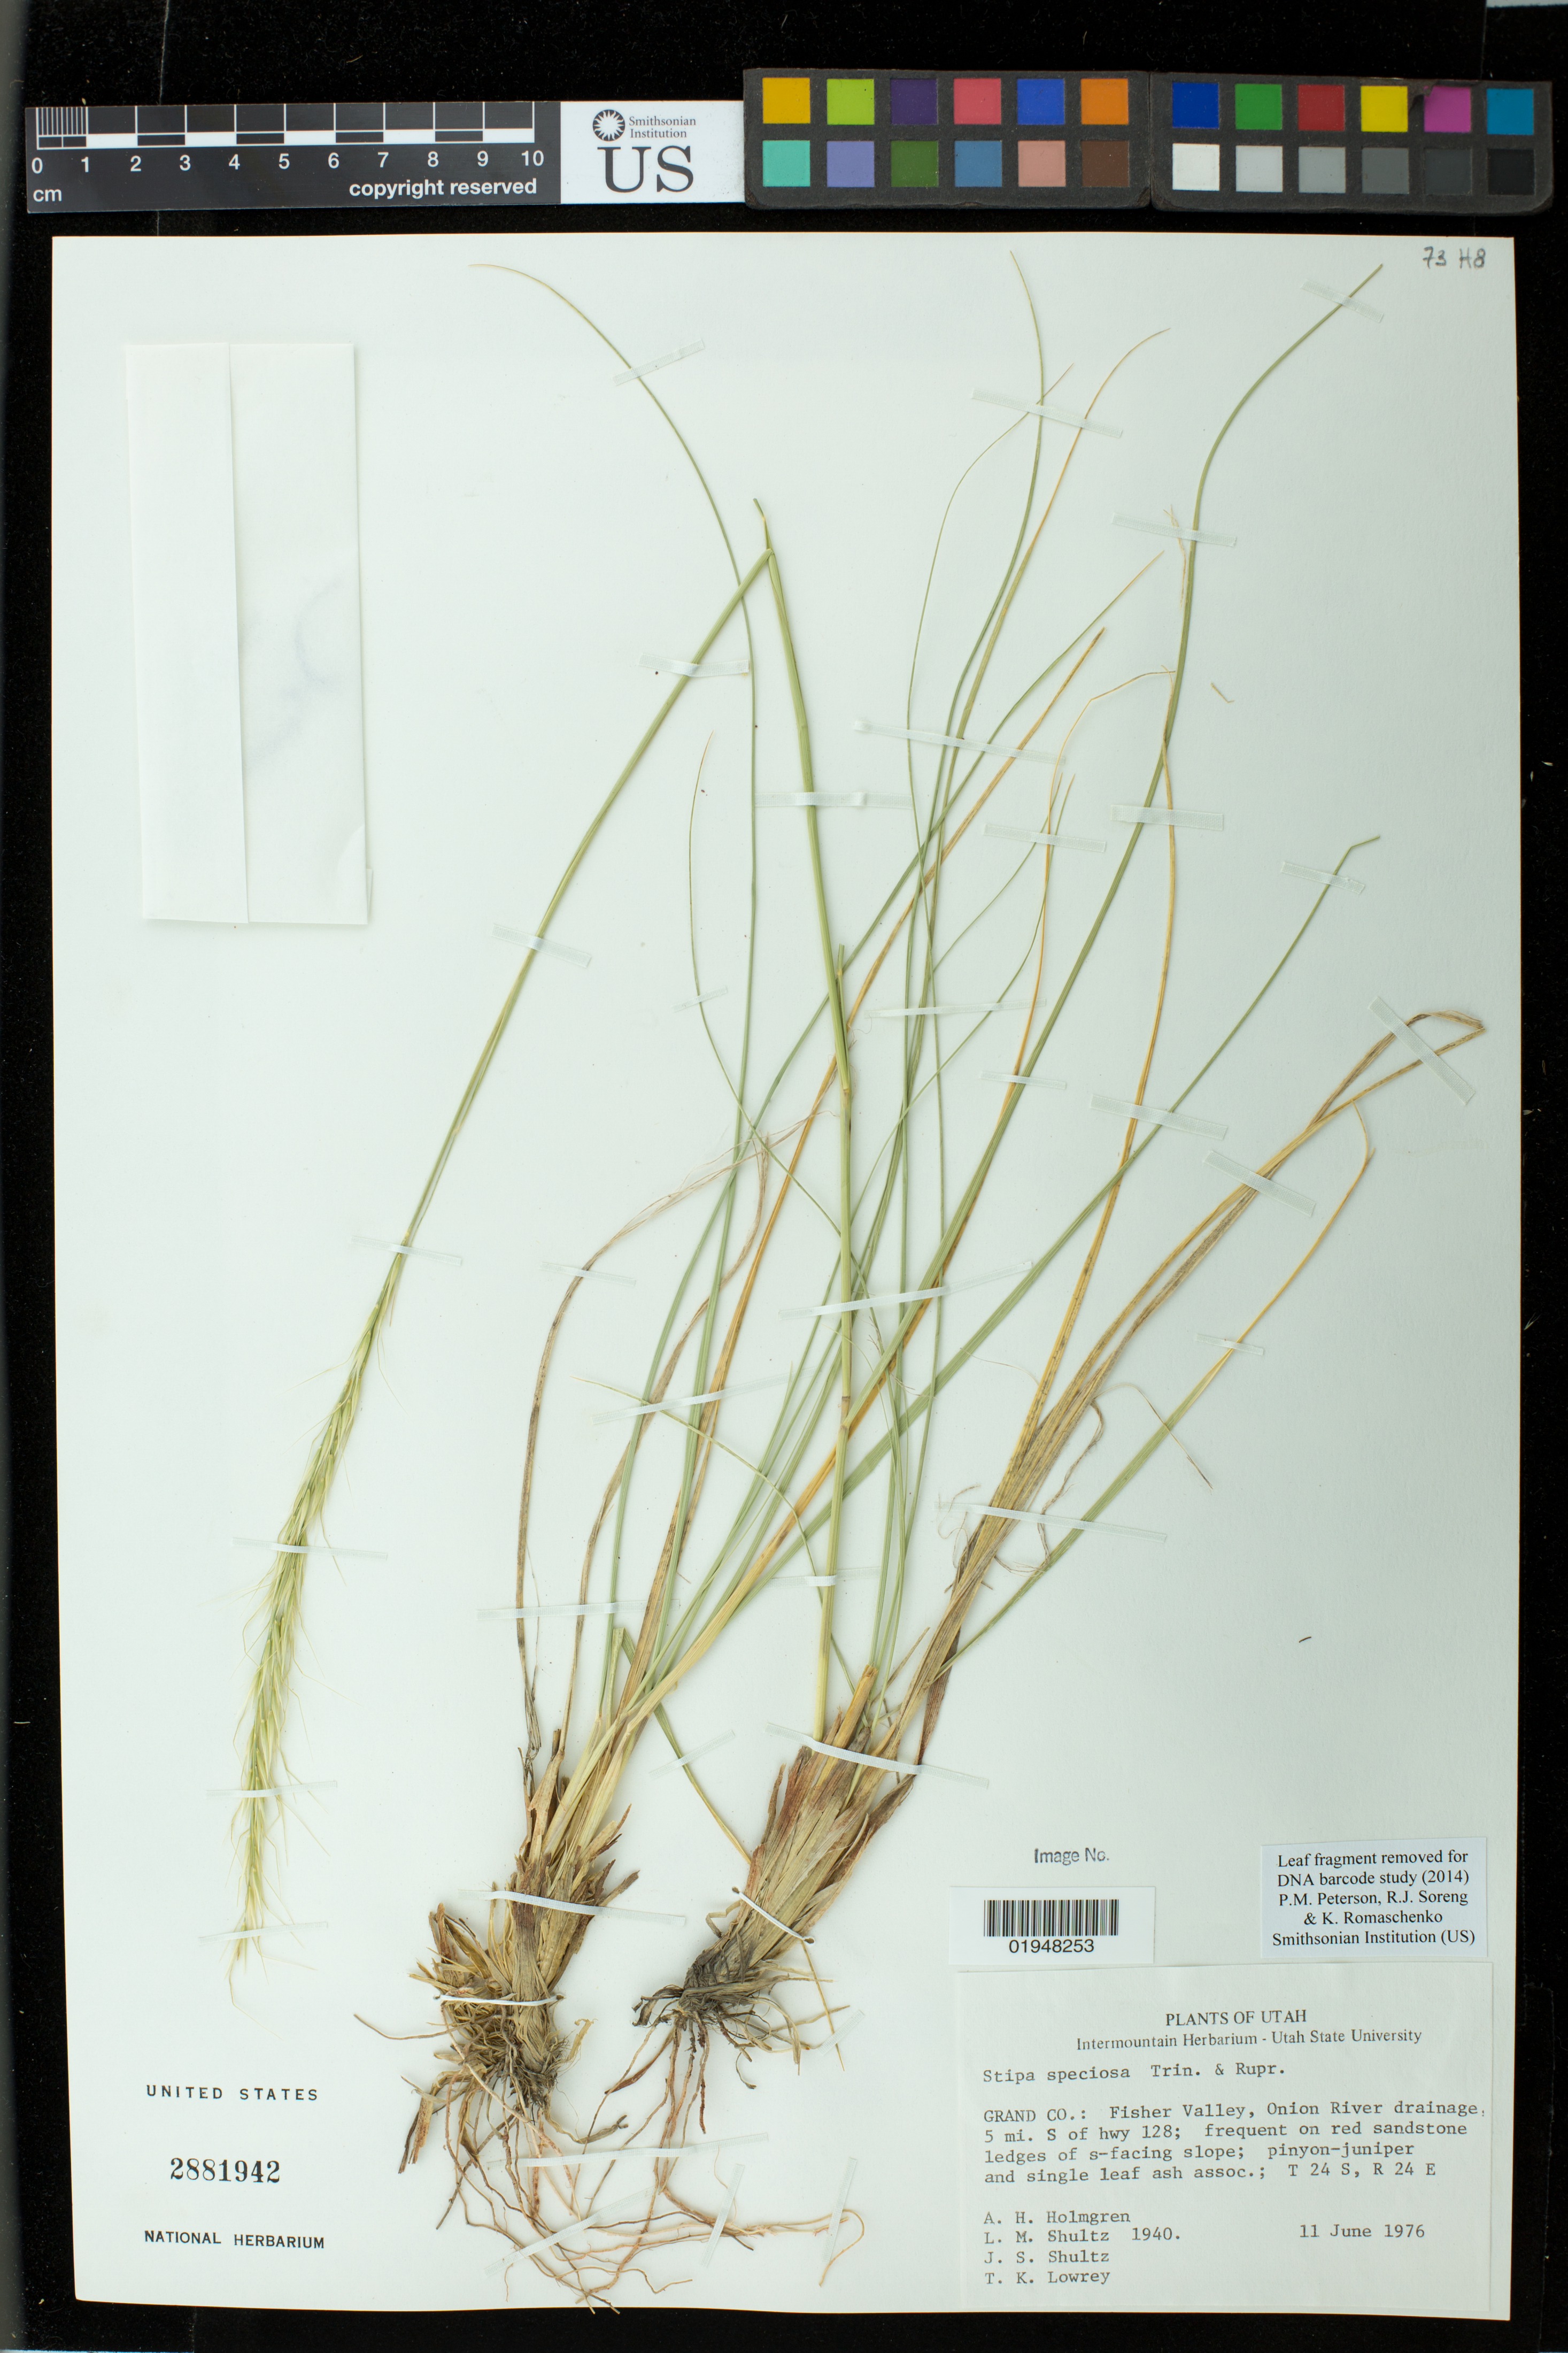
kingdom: Plantae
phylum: Tracheophyta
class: Liliopsida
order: Poales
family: Poaceae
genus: Eriocoma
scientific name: Eriocoma lobata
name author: (Swallen) Romasch.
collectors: A. H. Holmgren, L. Shultz, J. Shultz & T. K. Lowrey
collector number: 1940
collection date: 1976-06-11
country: United States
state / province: Utah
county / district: Grand County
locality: Fisher Valley, Onion River drainage, 5 mi. S of hwy 128; T 24 S, R 24 E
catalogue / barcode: US 2881942